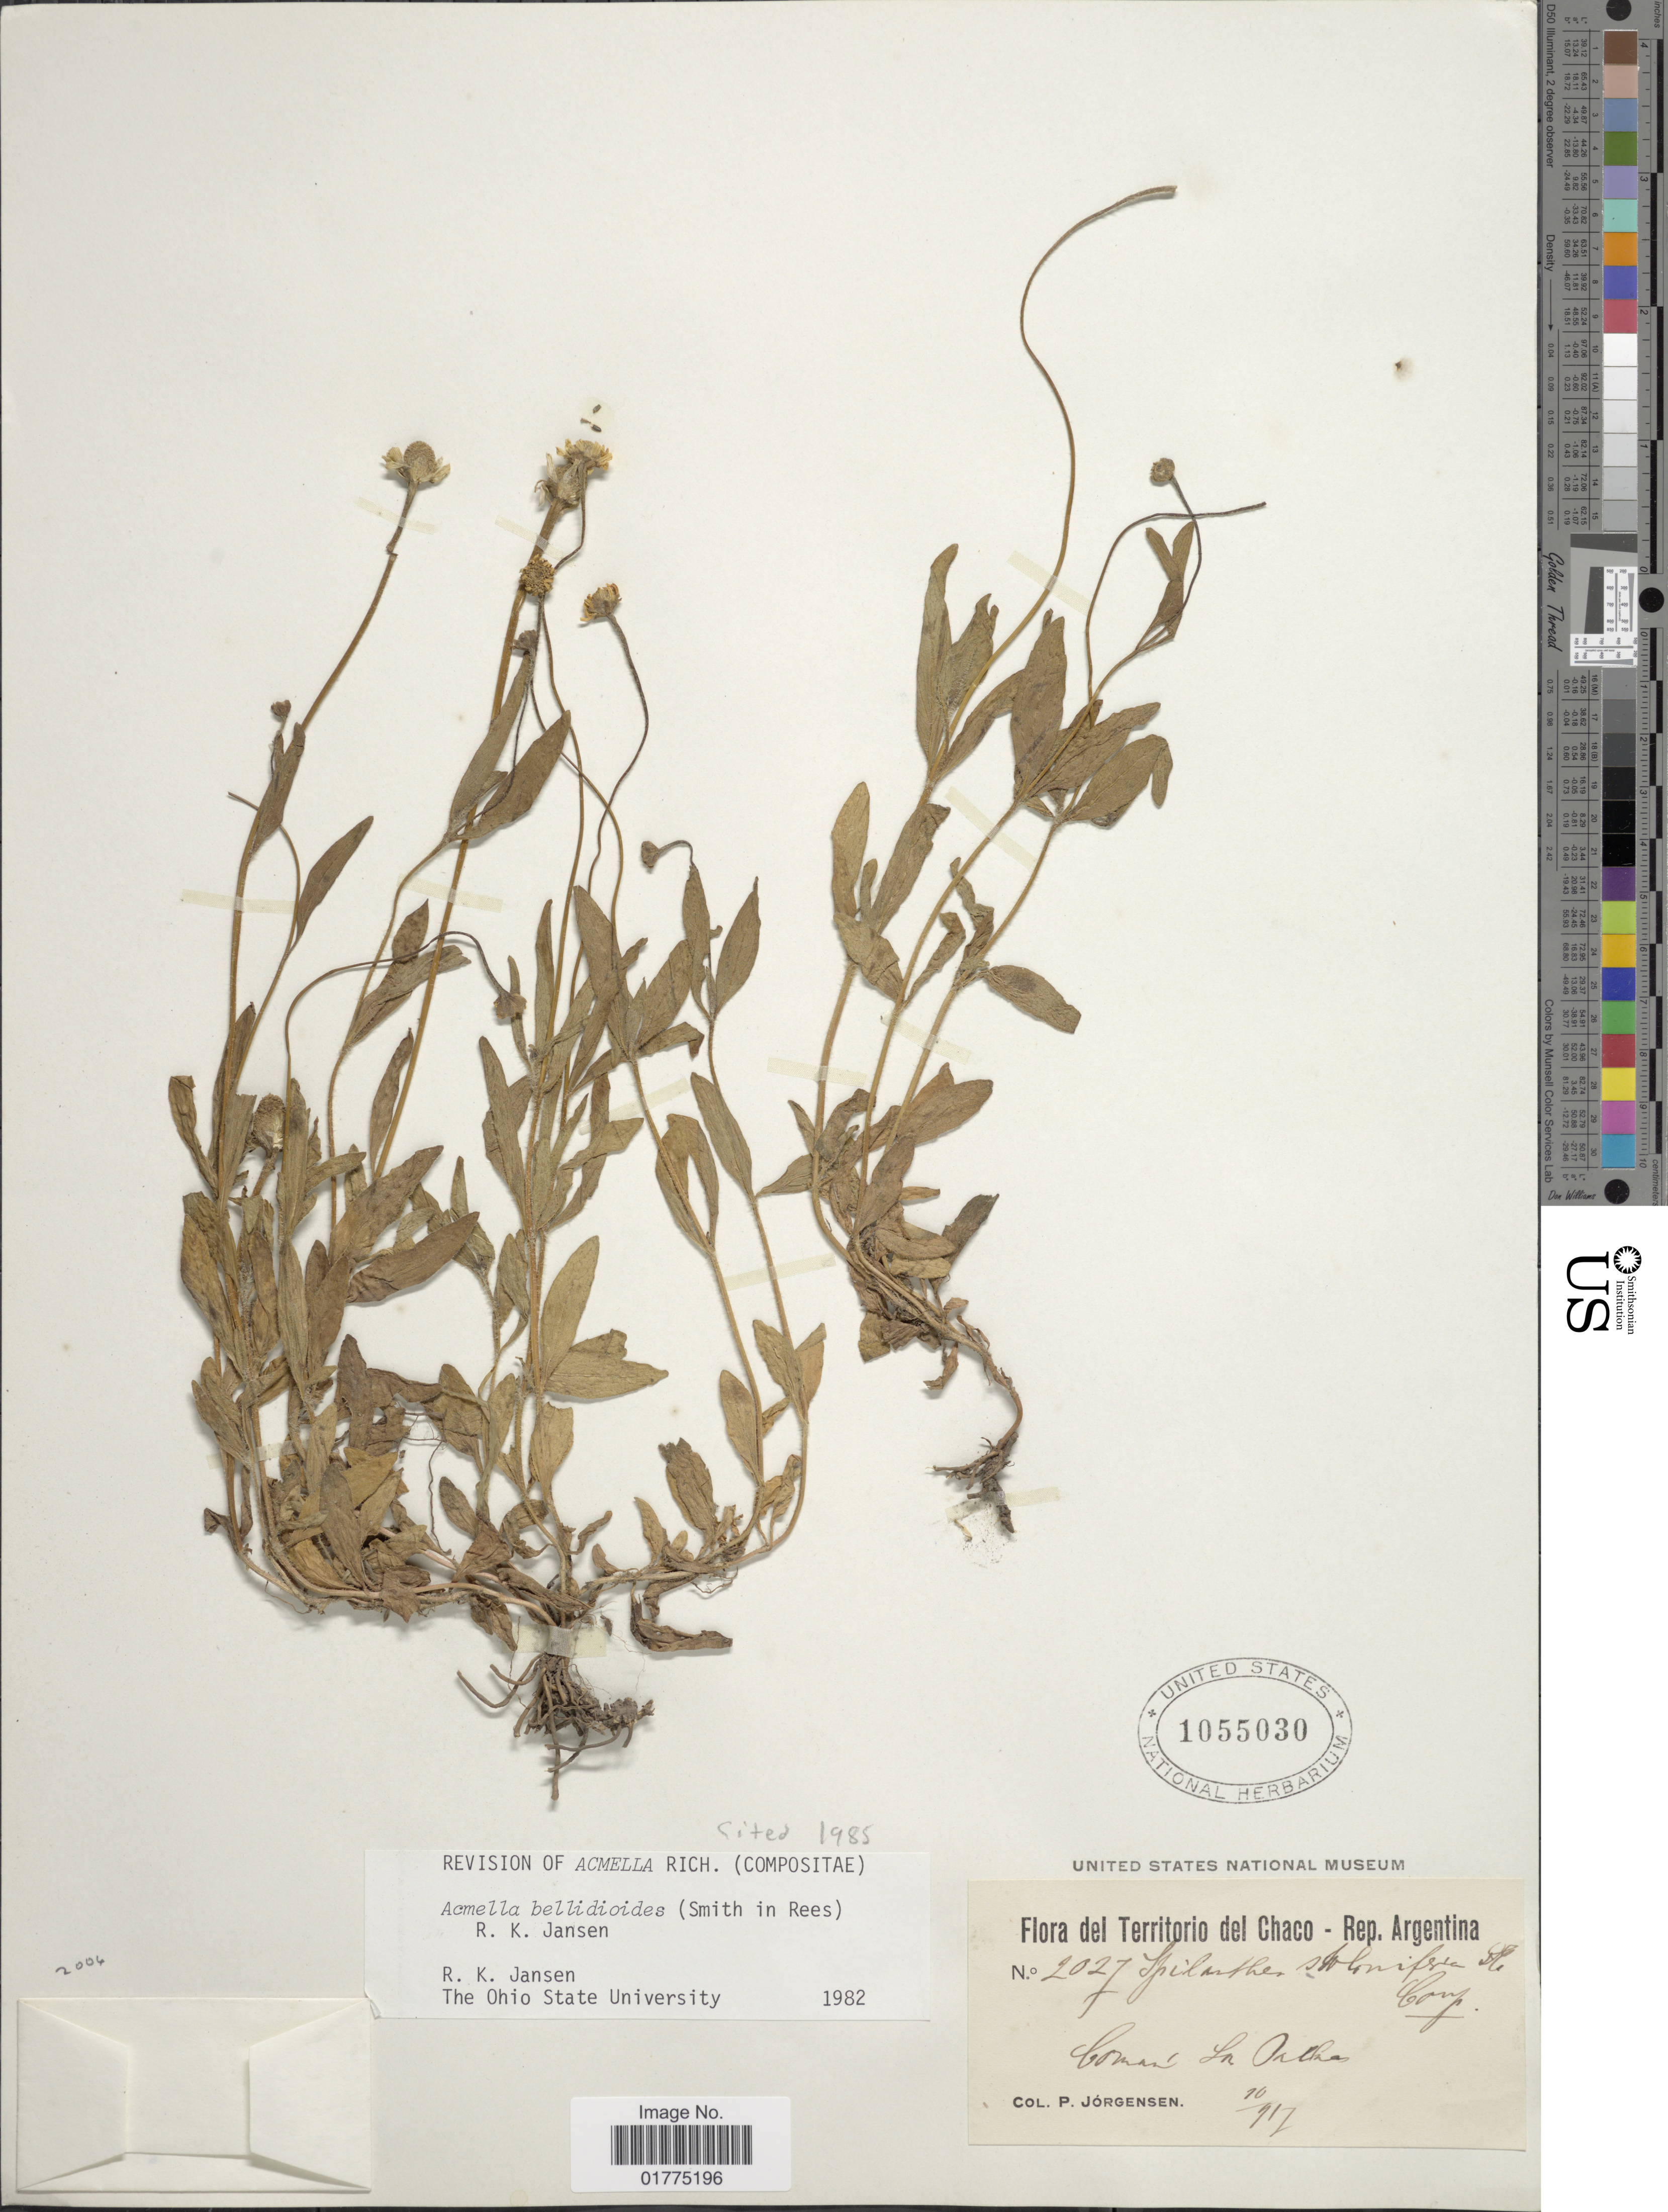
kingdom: Plantae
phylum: Tracheophyta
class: Magnoliopsida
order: Asterales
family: Asteraceae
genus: Acmella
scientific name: Acmella bellidioides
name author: (Rees in Sm.) R.K. Jansen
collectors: P. Jörgensen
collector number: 2027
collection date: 1917-10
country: Argentina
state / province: Chaco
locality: Territorio del Chaco - Rep. Argentina. Comun Las Palmas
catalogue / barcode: US 1055030